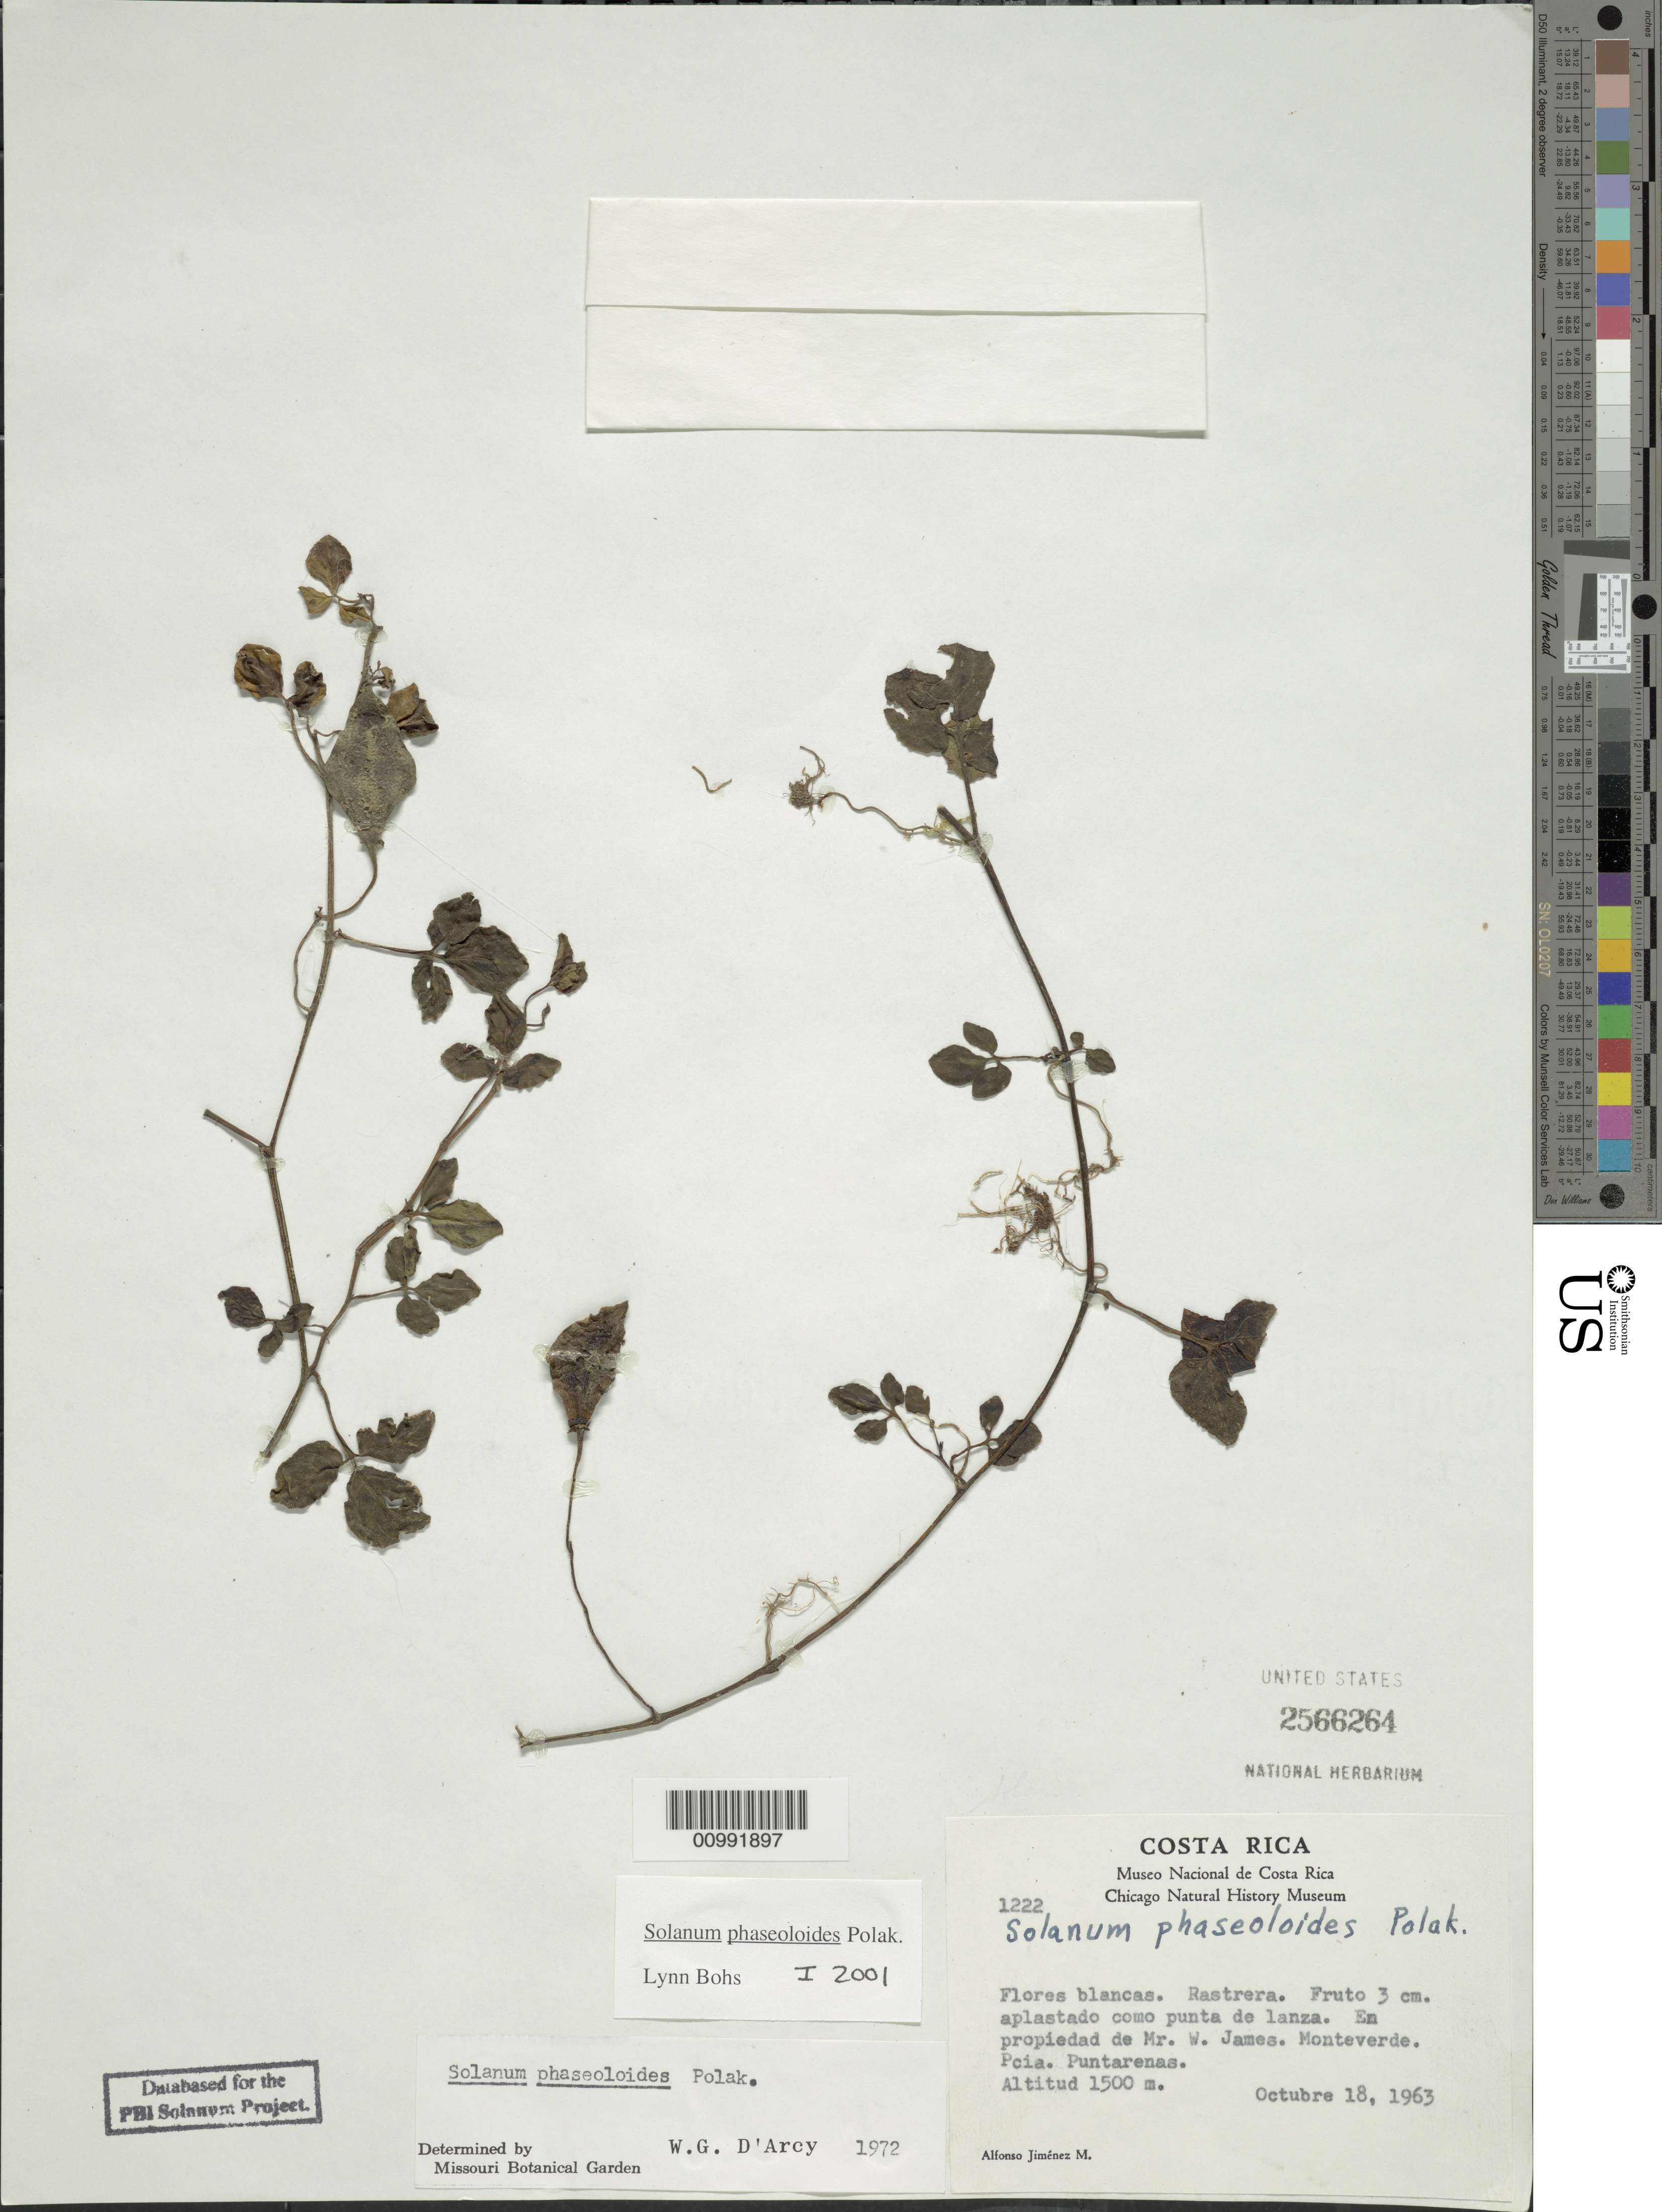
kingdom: Plantae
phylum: Tracheophyta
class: Magnoliopsida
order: Solanales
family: Solanaceae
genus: Solanum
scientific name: Solanum phaseoloides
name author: Pol.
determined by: Tepe, E. J., (UT)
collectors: A. Jiménez M.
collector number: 1222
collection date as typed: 18 Oct 1963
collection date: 1963-10-18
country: Costa Rica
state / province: Puntarenas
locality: En propriedad de Mr. W. James.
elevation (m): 1500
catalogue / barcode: US 2566264